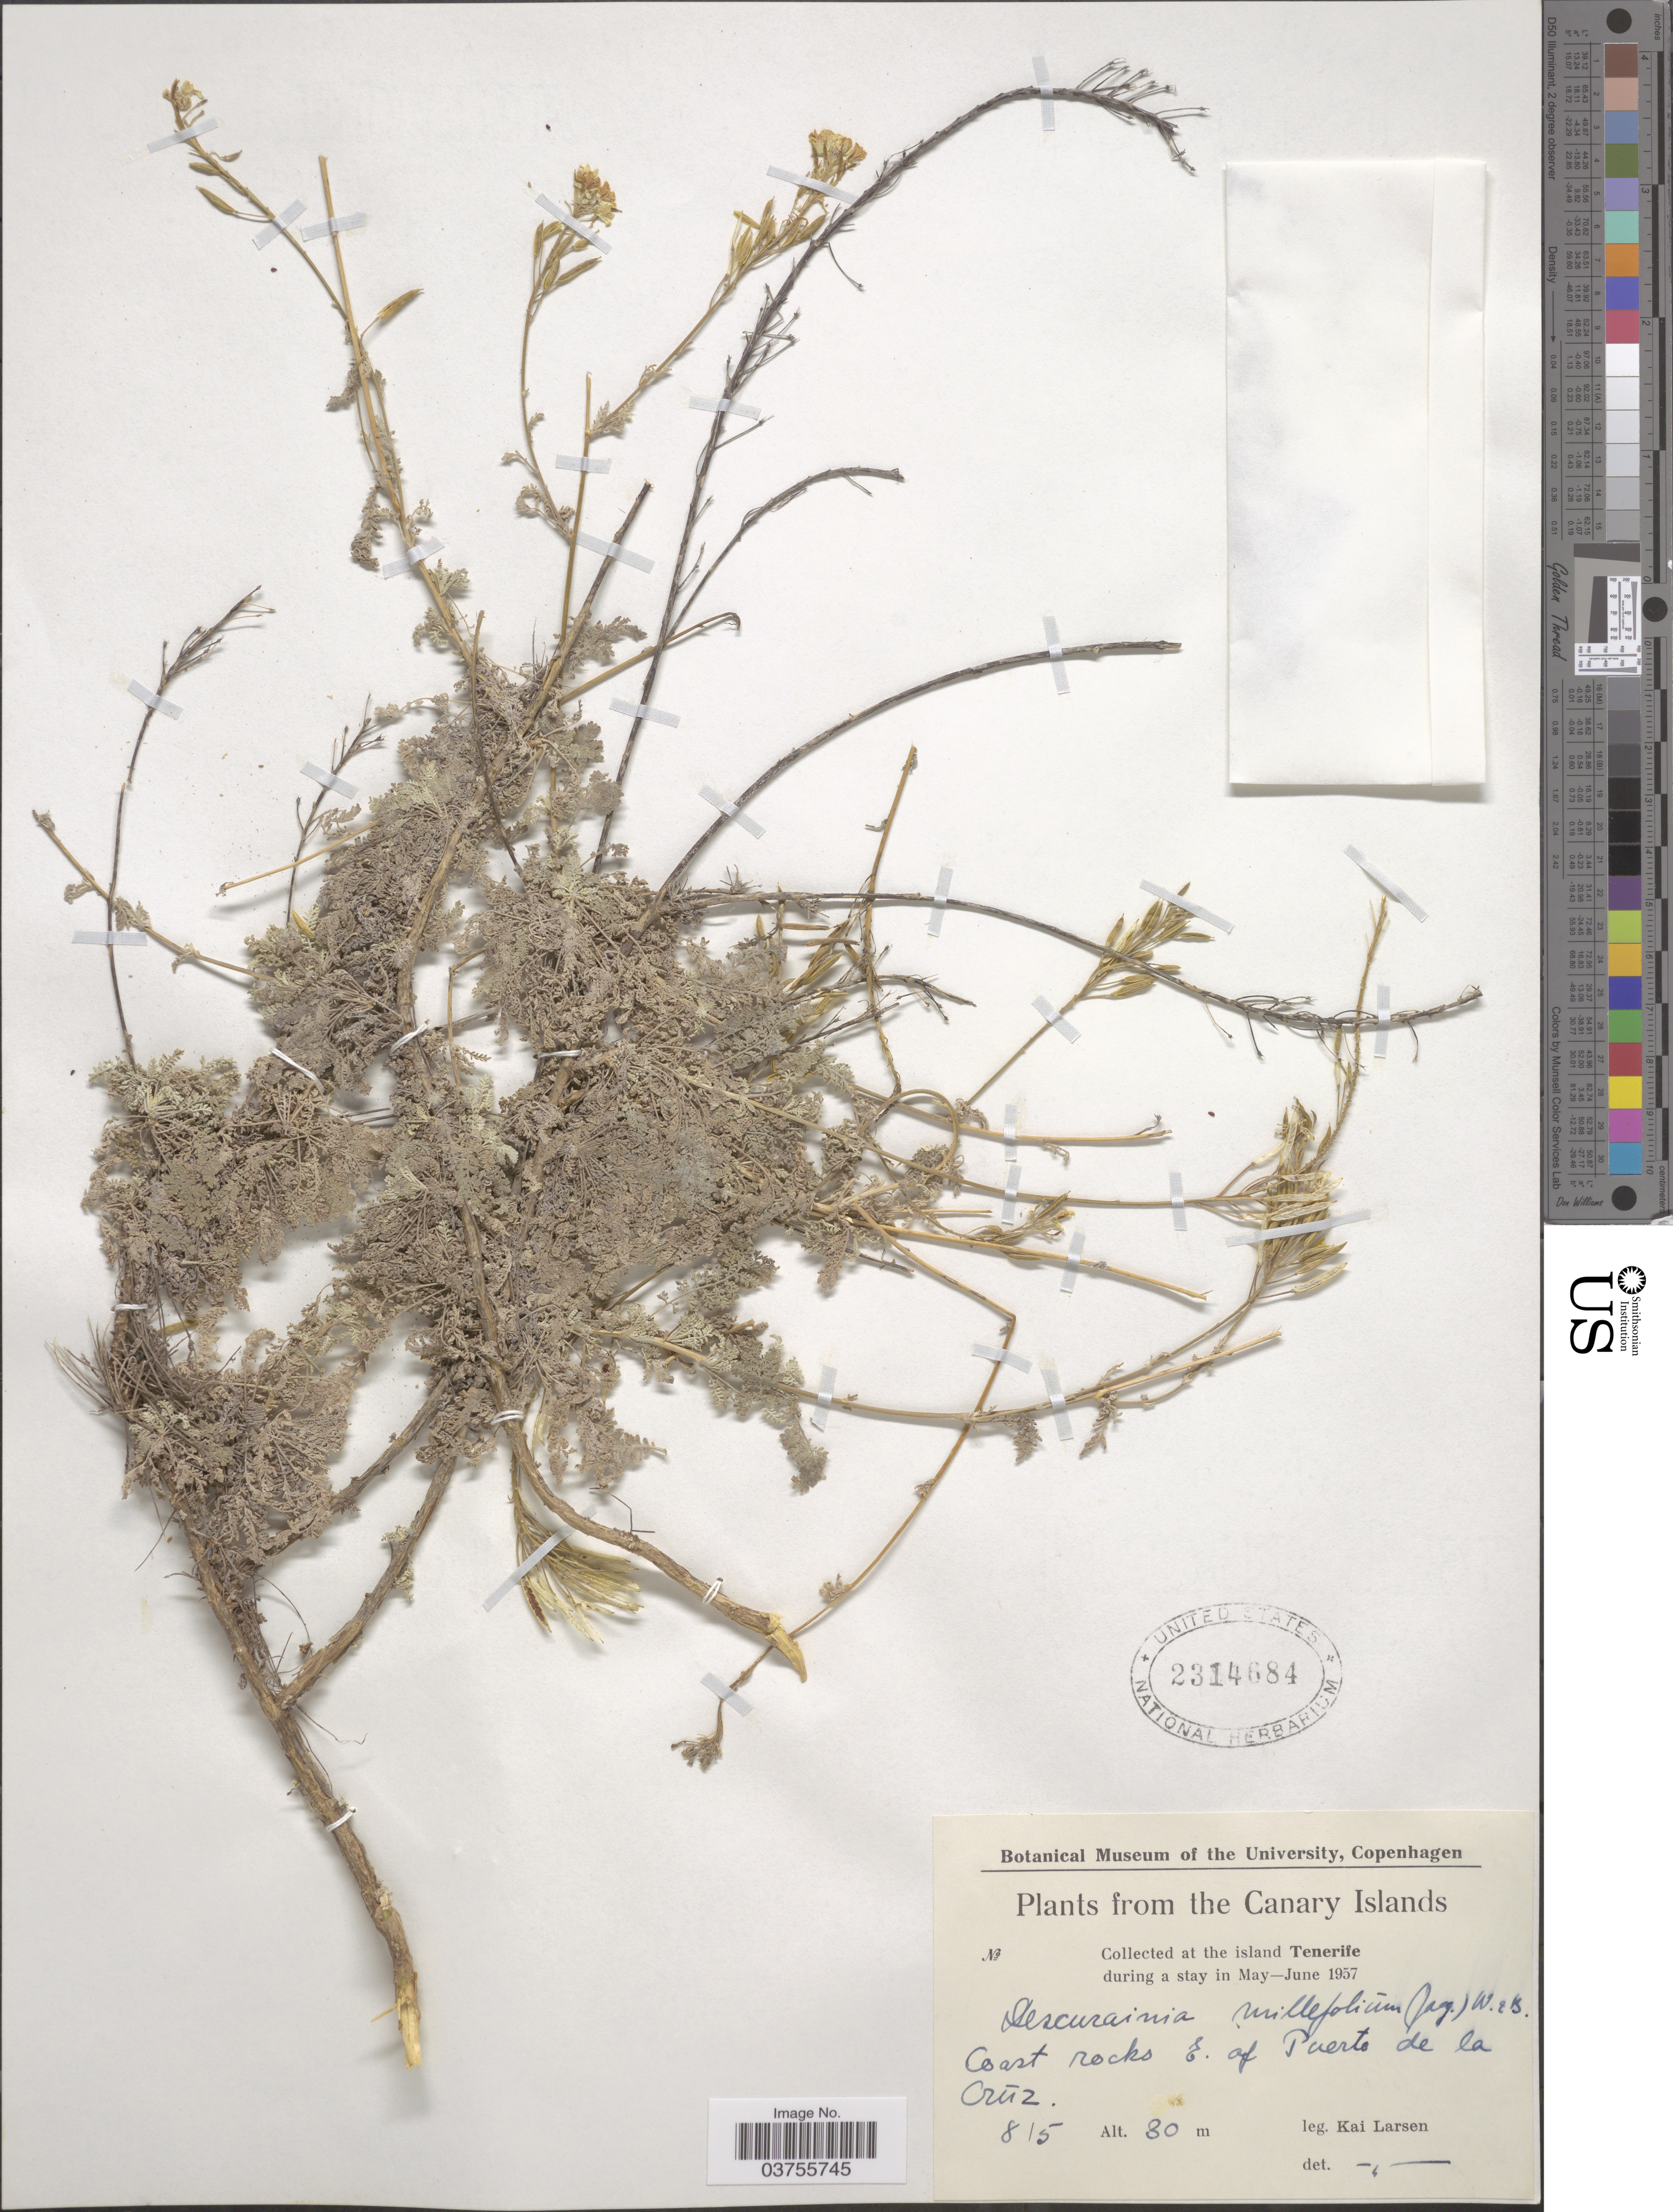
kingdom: Plantae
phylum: Tracheophyta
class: Magnoliopsida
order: Brassicales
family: Brassicaceae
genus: Sophia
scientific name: Sophia millefolia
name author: Rydb.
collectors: K. Larsen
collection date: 1957-05-08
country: Spain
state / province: Canarias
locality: The Canary Islands. The island Tenerife. Coast rocks E. of Puerto de la Cruz.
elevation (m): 30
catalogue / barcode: US 2314684